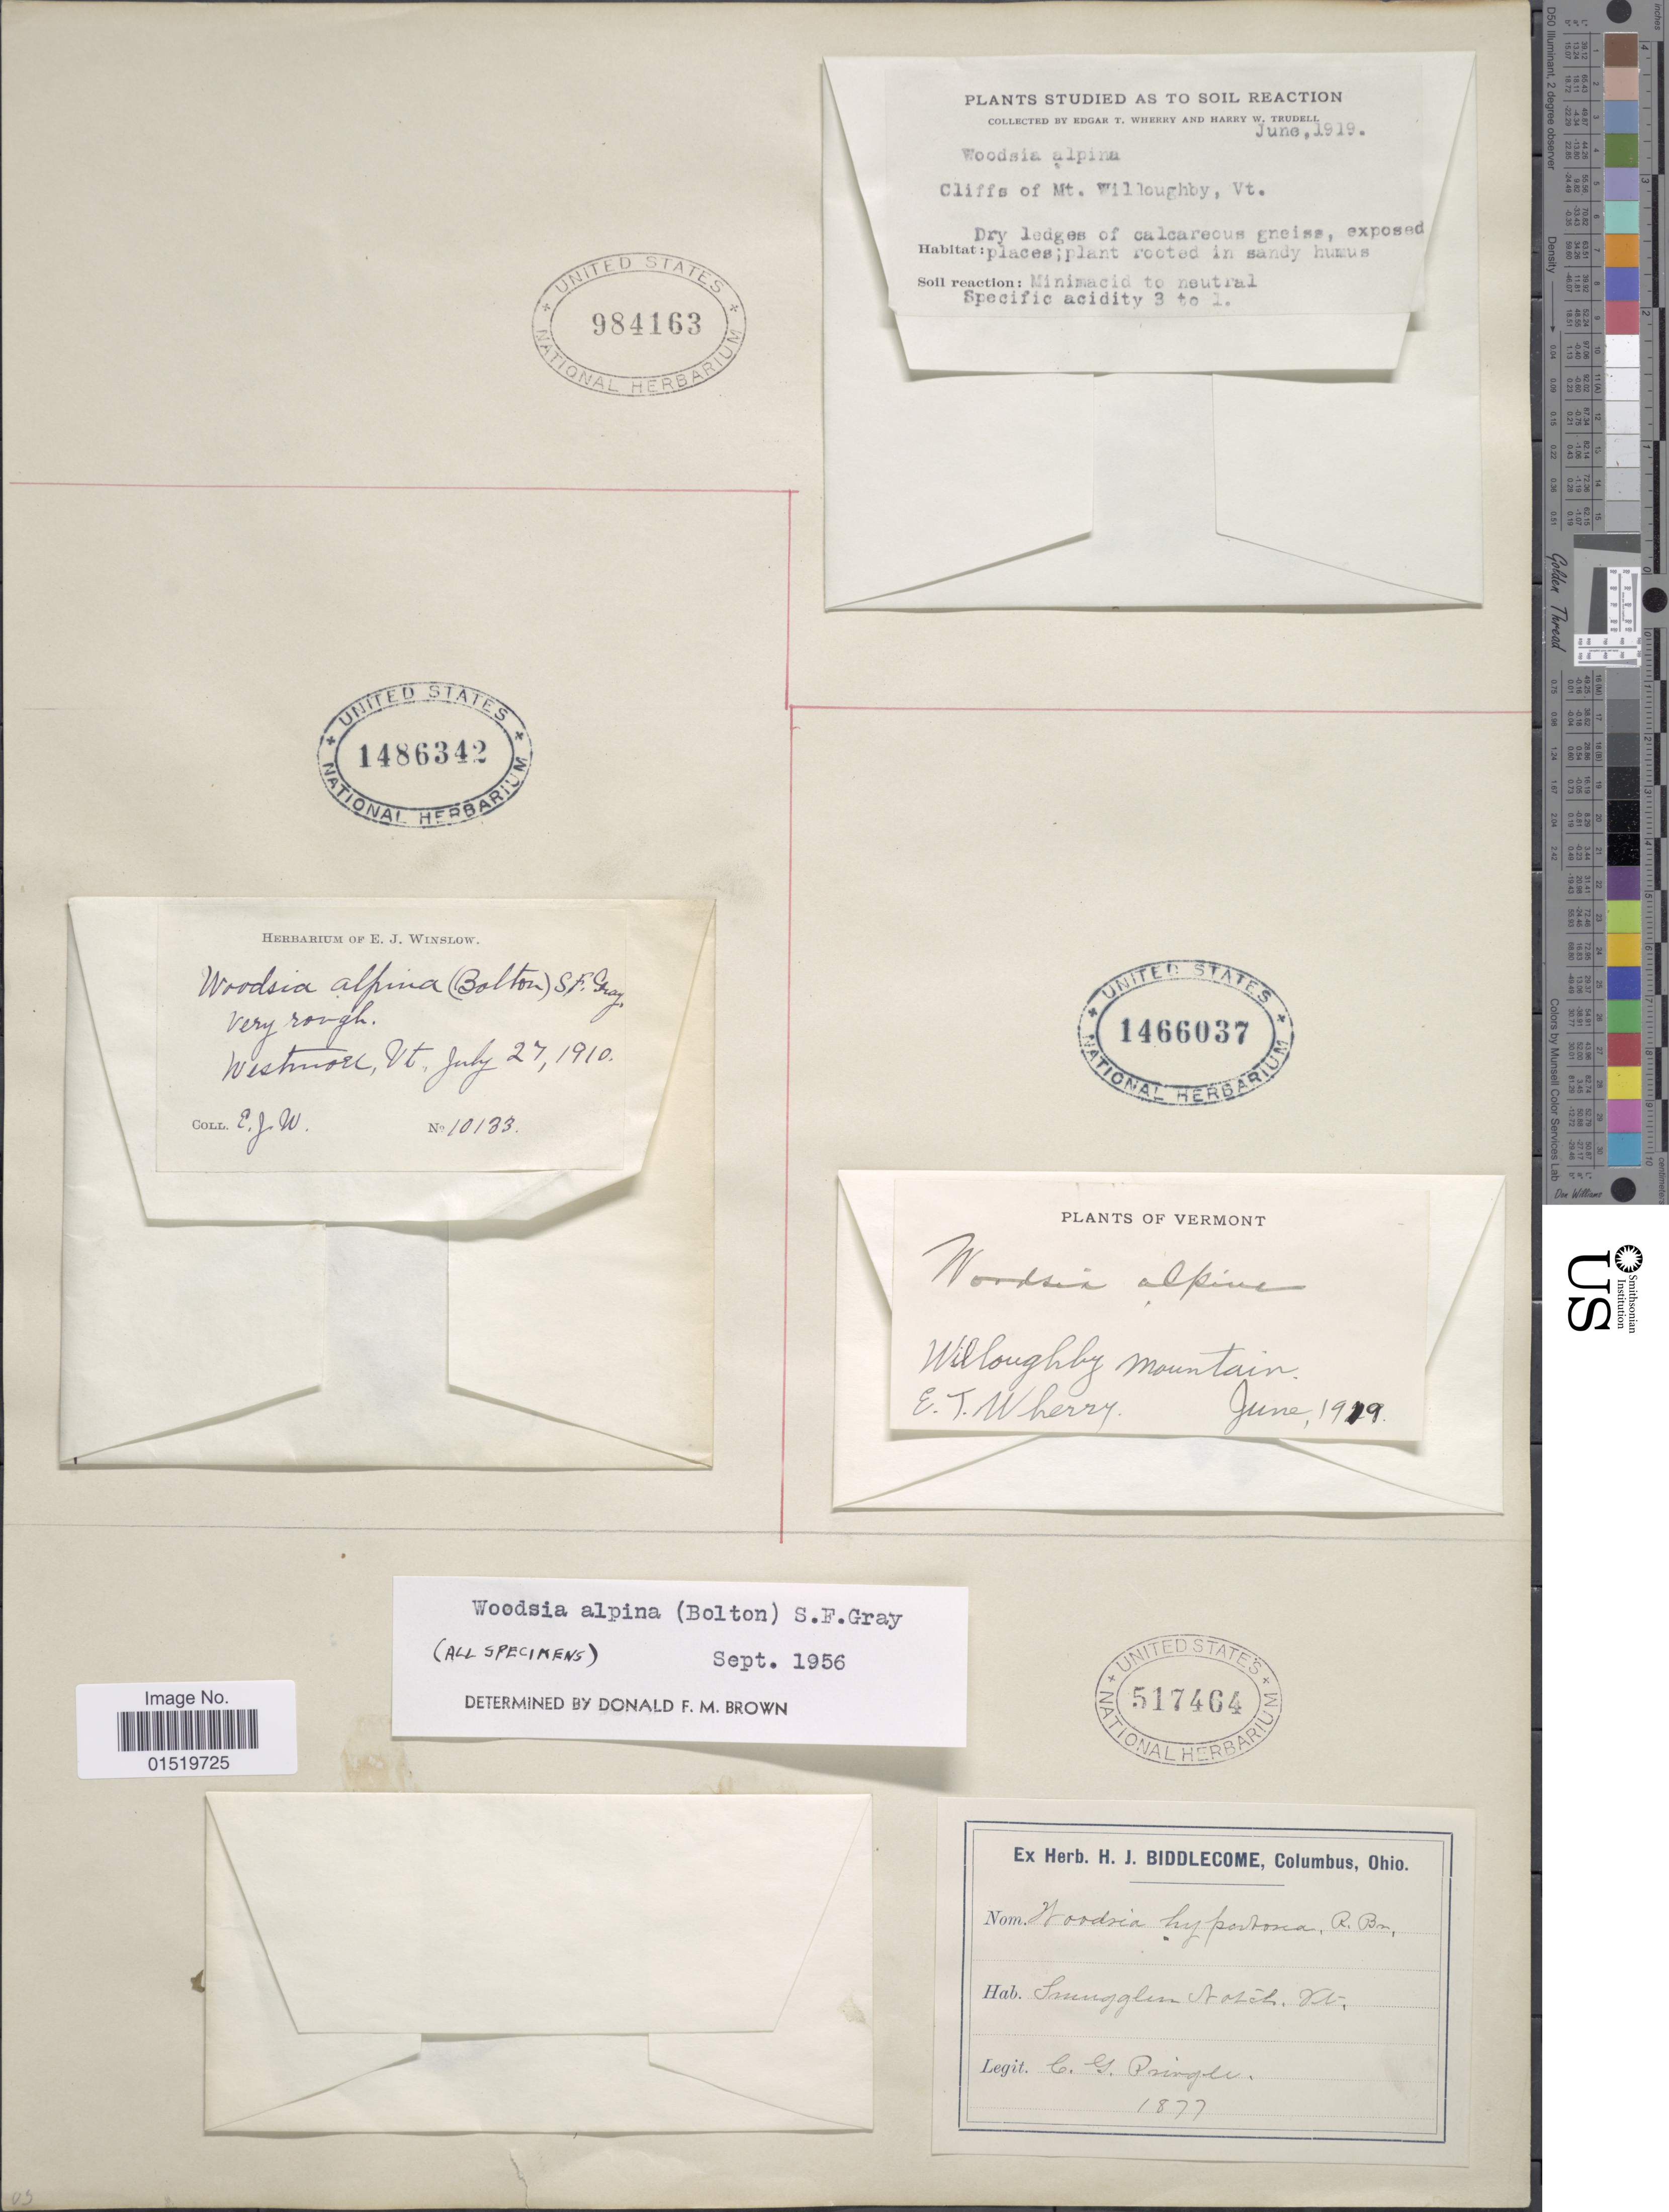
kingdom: Plantae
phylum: Tracheophyta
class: Polypodiopsida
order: Polypodiales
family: Woodsiaceae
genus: Woodsia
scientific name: Woodsia x gracilis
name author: (Lawson) Butters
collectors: E. T. Wherry & H. Trudell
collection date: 1919-06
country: United States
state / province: Vermont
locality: Woodsia alpina, Cliffs Mt Willoghby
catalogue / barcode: US 984163-4